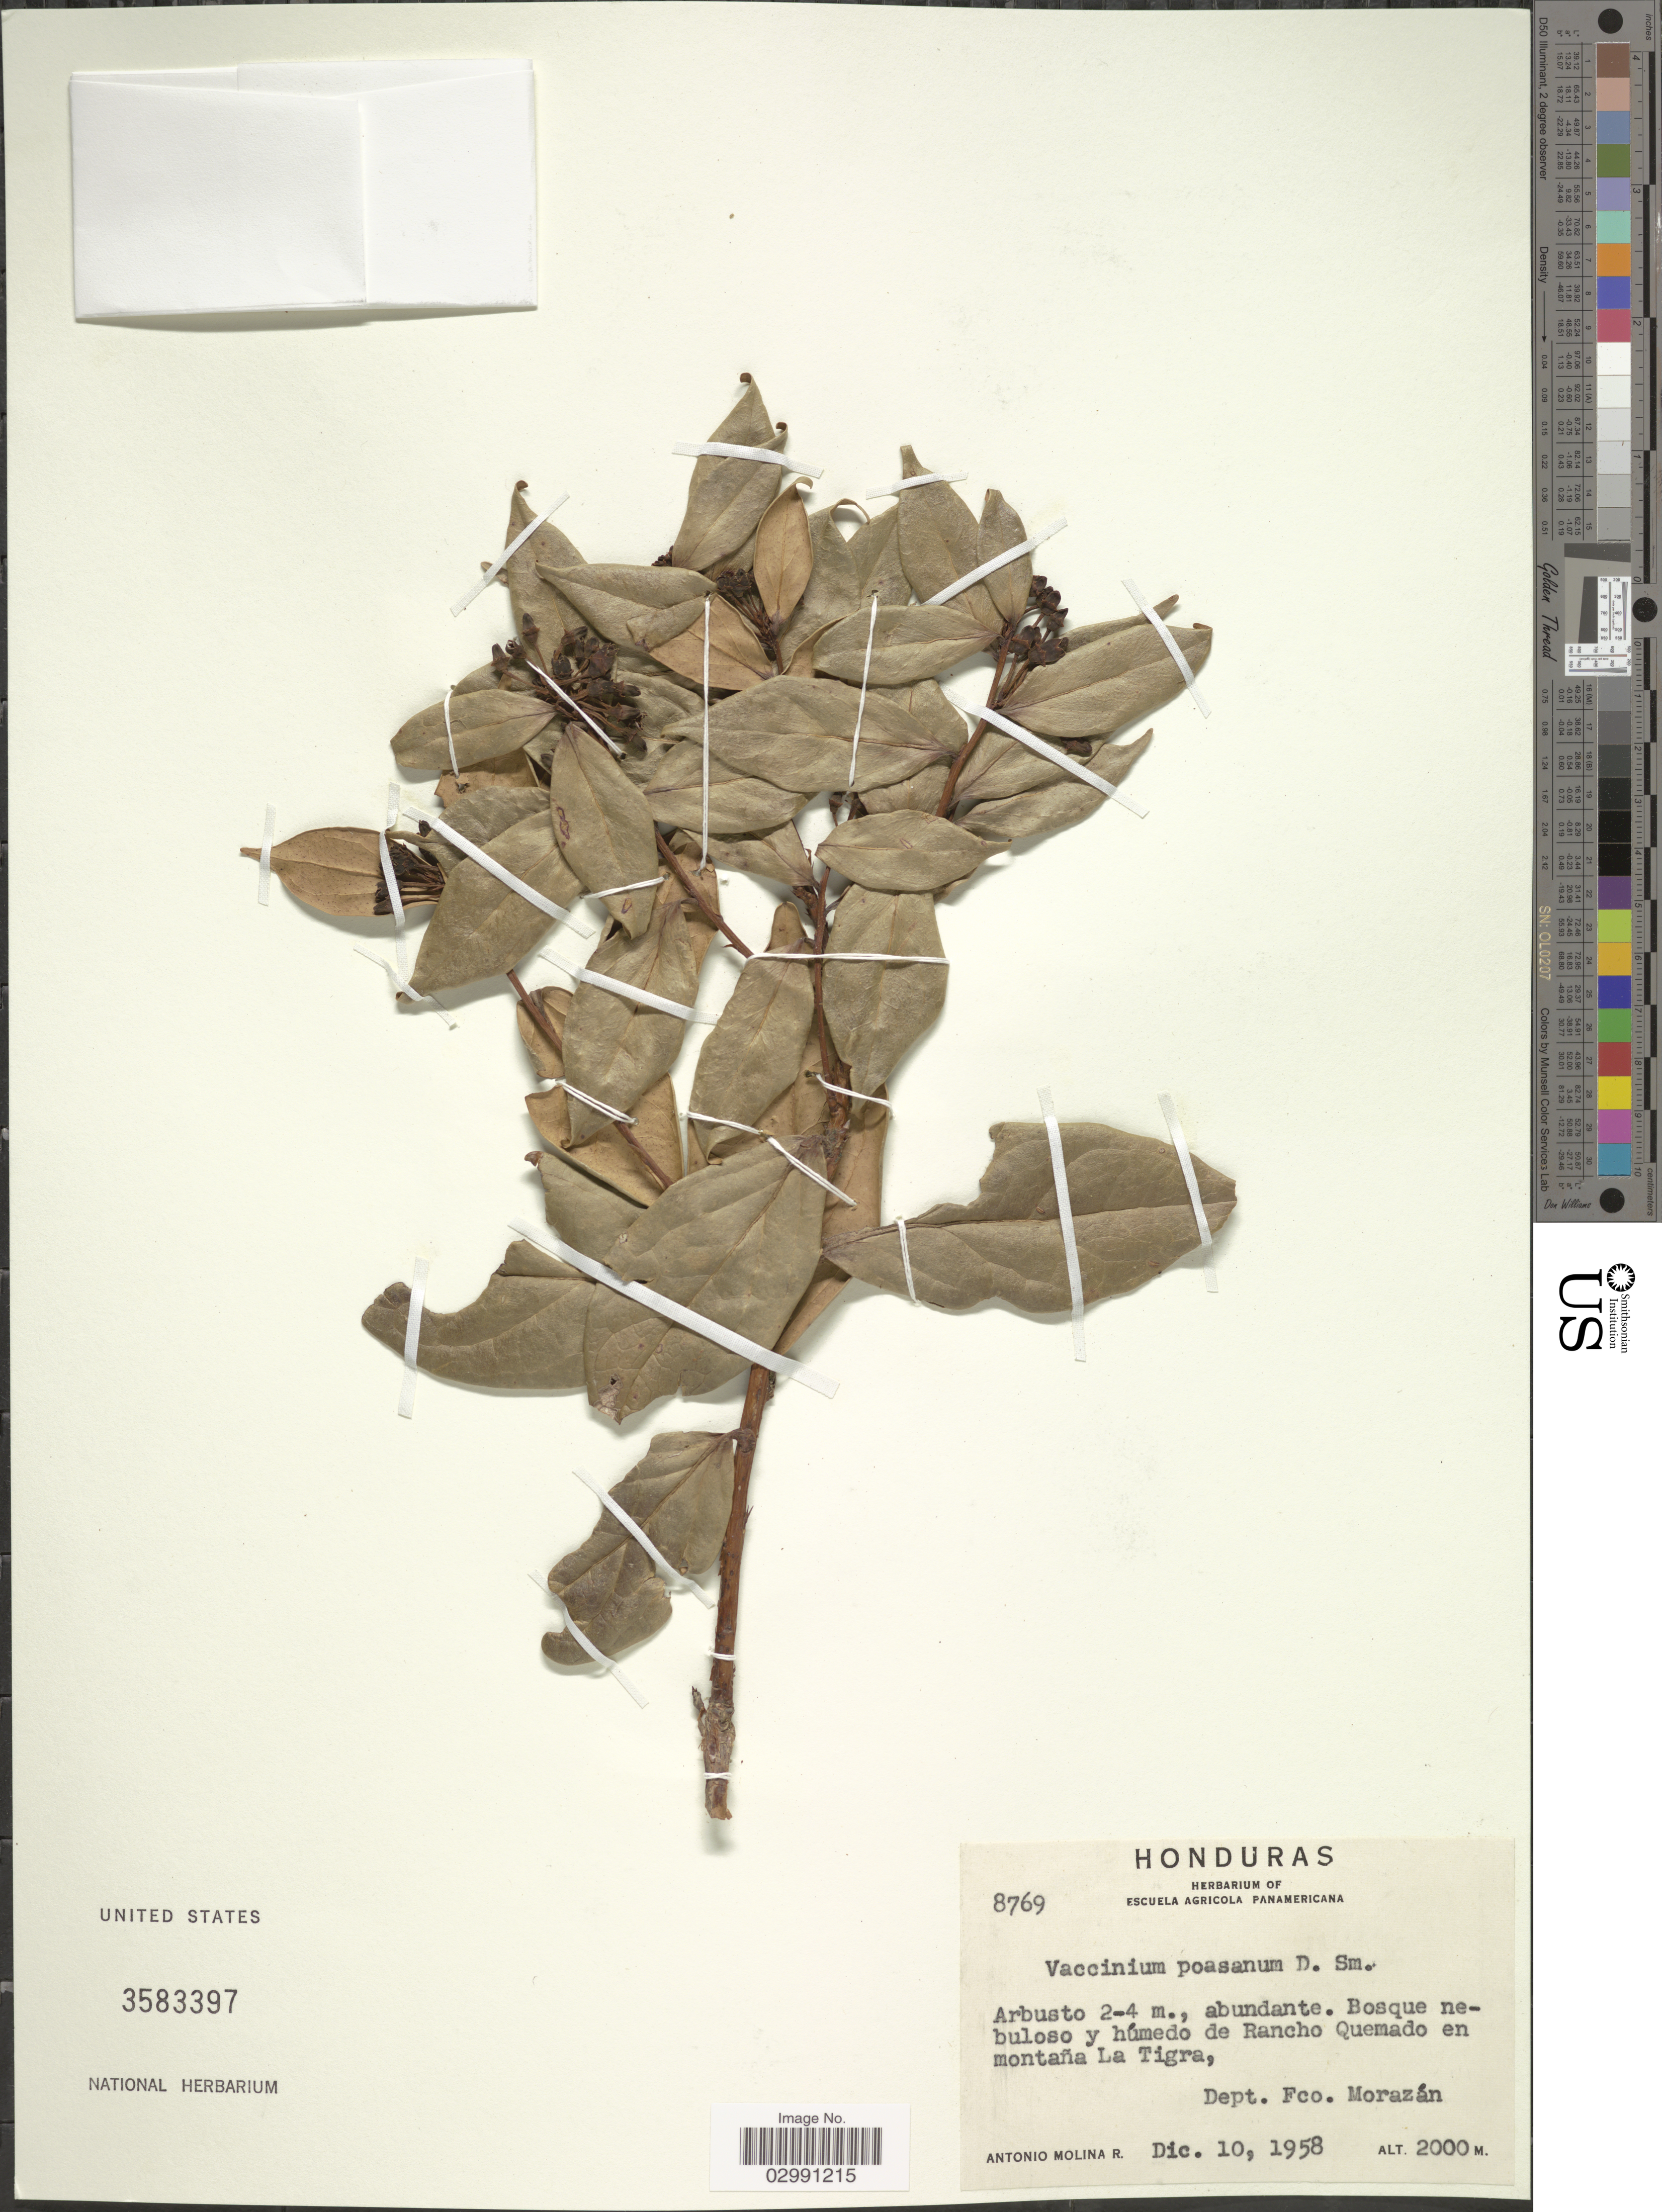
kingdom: Plantae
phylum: Tracheophyta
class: Magnoliopsida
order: Ericales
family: Ericaceae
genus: Vaccinium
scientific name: Vaccinium poasanum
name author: Donn. Sm.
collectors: A. Molina R.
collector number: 8769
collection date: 1958-12-10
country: Honduras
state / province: Fco. Morazán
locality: Bosque nebuloso y húmedo de Rancho Quemado en montaña La Tigra, Dept. Fco. Morazán.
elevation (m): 2000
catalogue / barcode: US 3583397